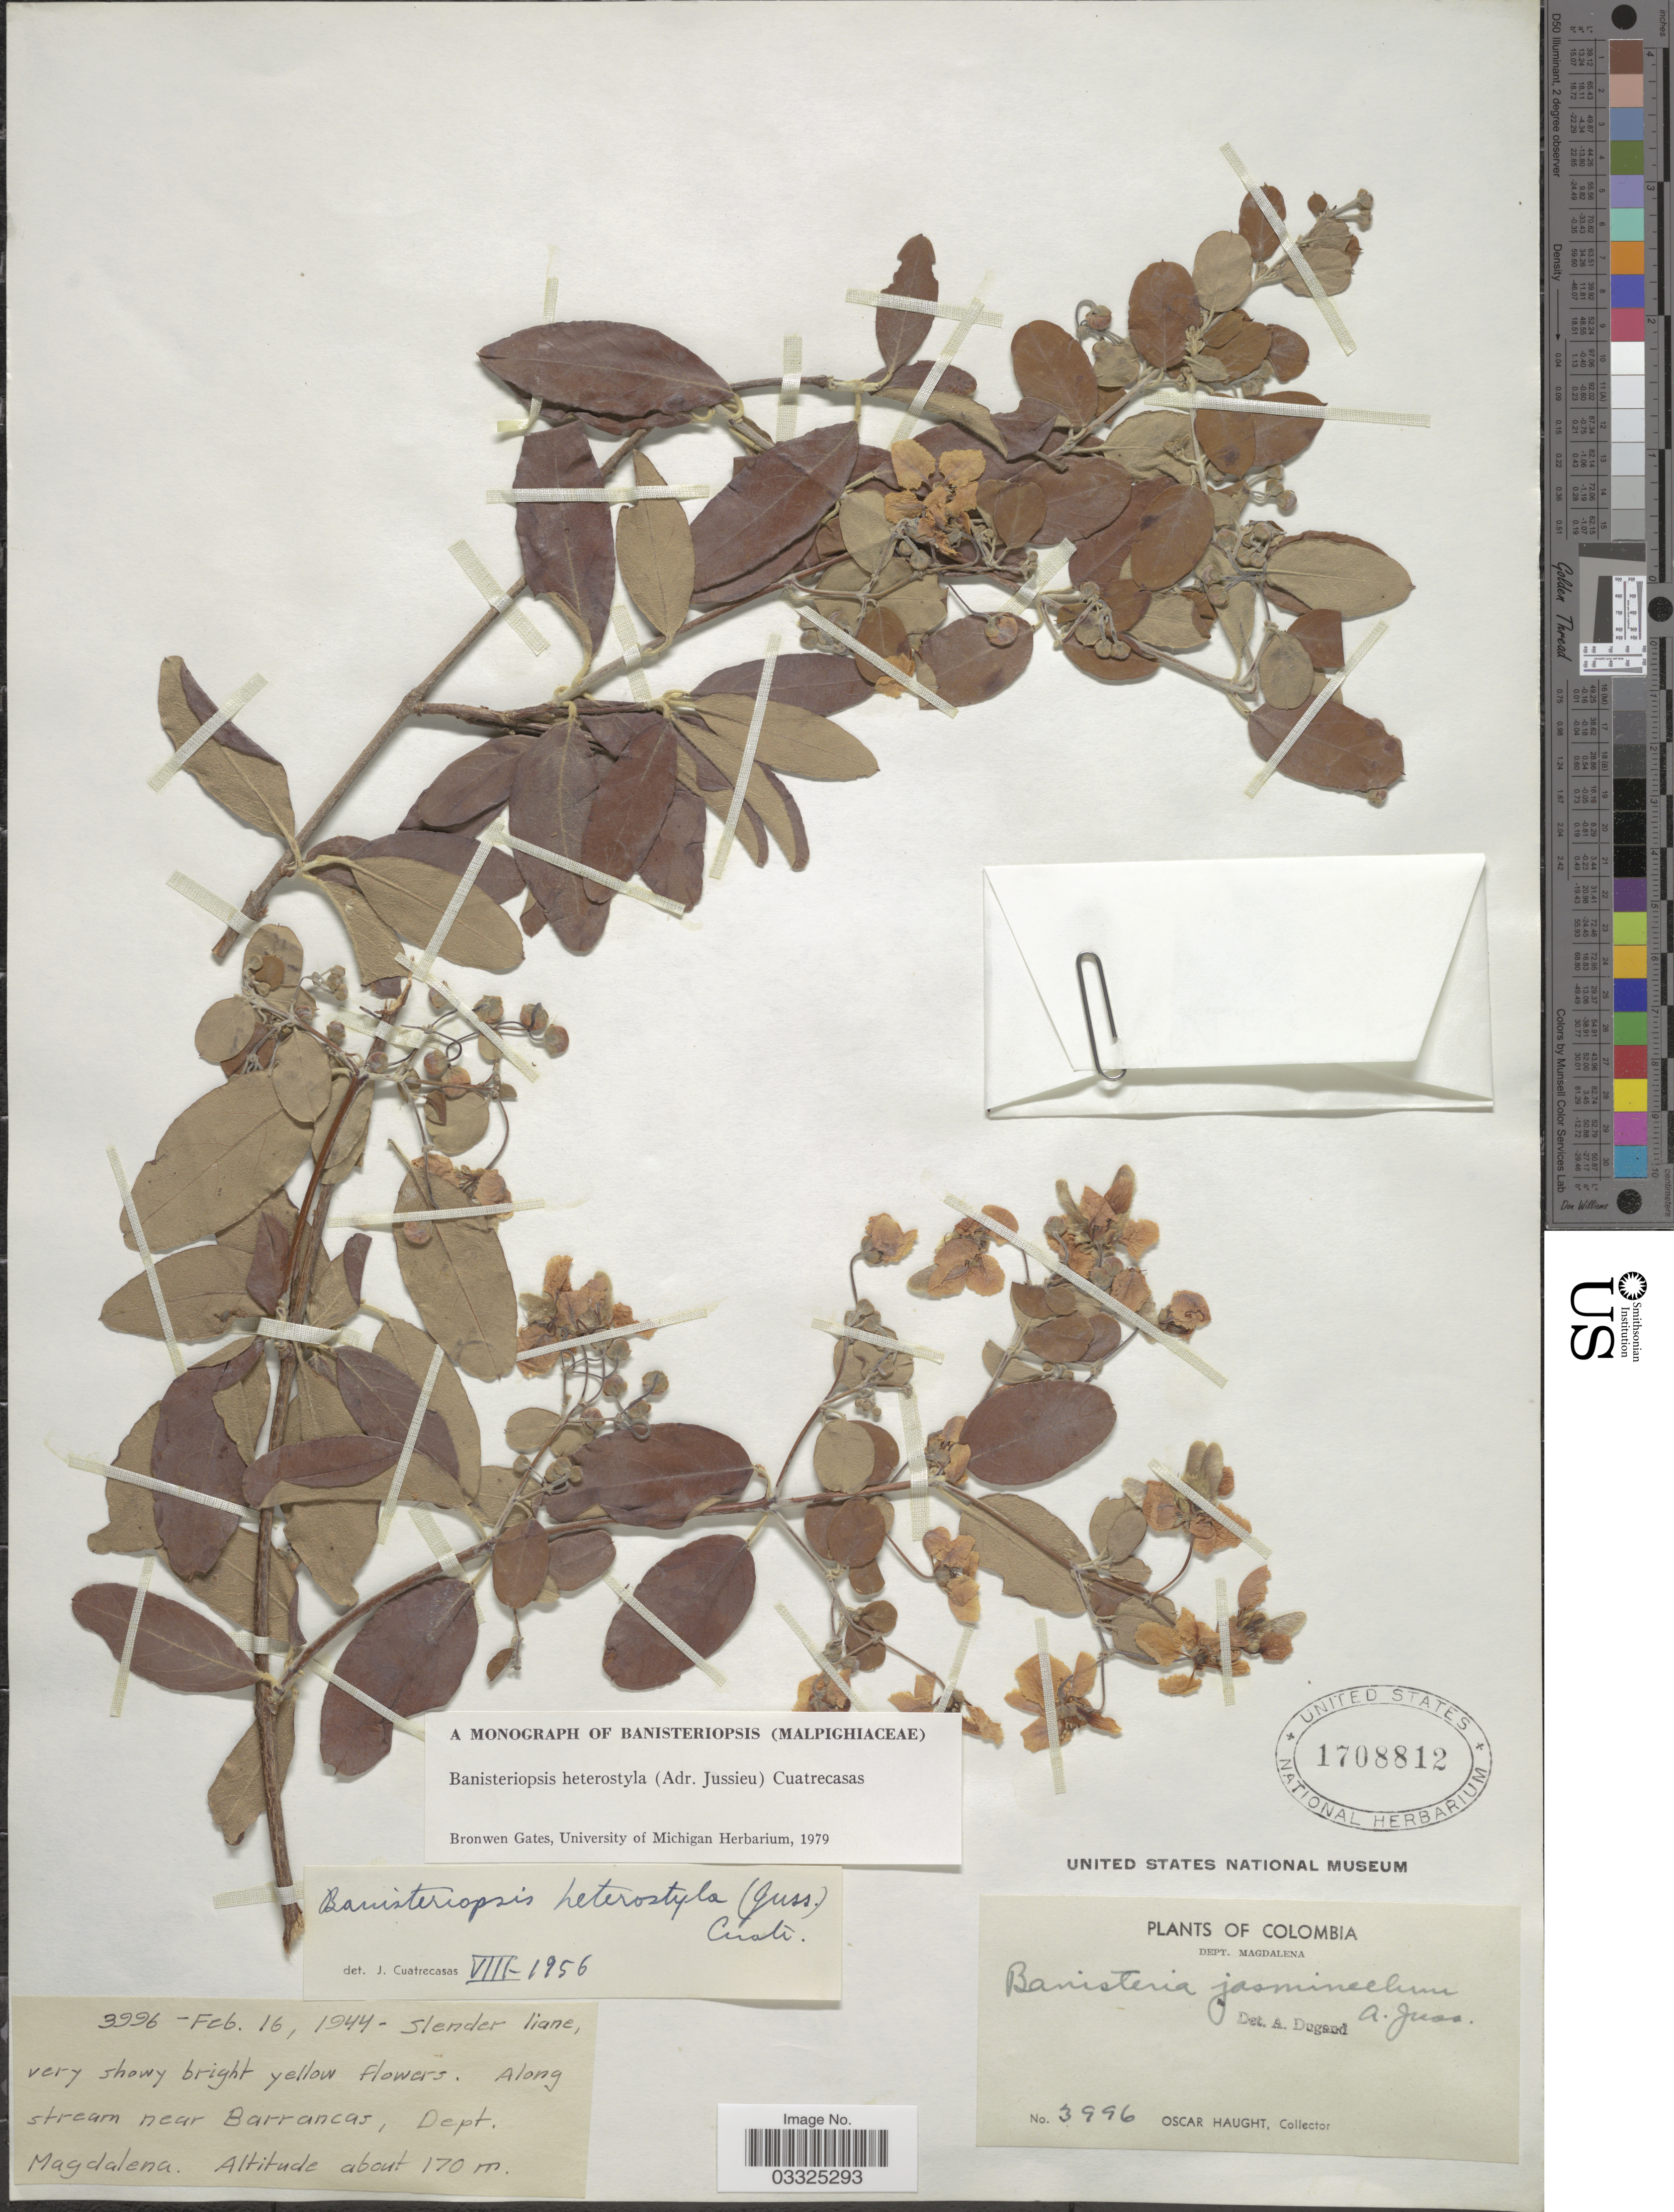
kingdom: Plantae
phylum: Tracheophyta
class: Magnoliopsida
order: Malpighiales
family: Malpighiaceae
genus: Banisteriopsis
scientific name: Banisteriopsis heterostyla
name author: (A. Juss.) Cuatrec.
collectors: O. L. Haught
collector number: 3996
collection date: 1944-02-16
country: Colombia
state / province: Magdalena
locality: Along stream near Barrancas, Dept. Magdalena.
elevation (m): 170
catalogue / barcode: US 1708812